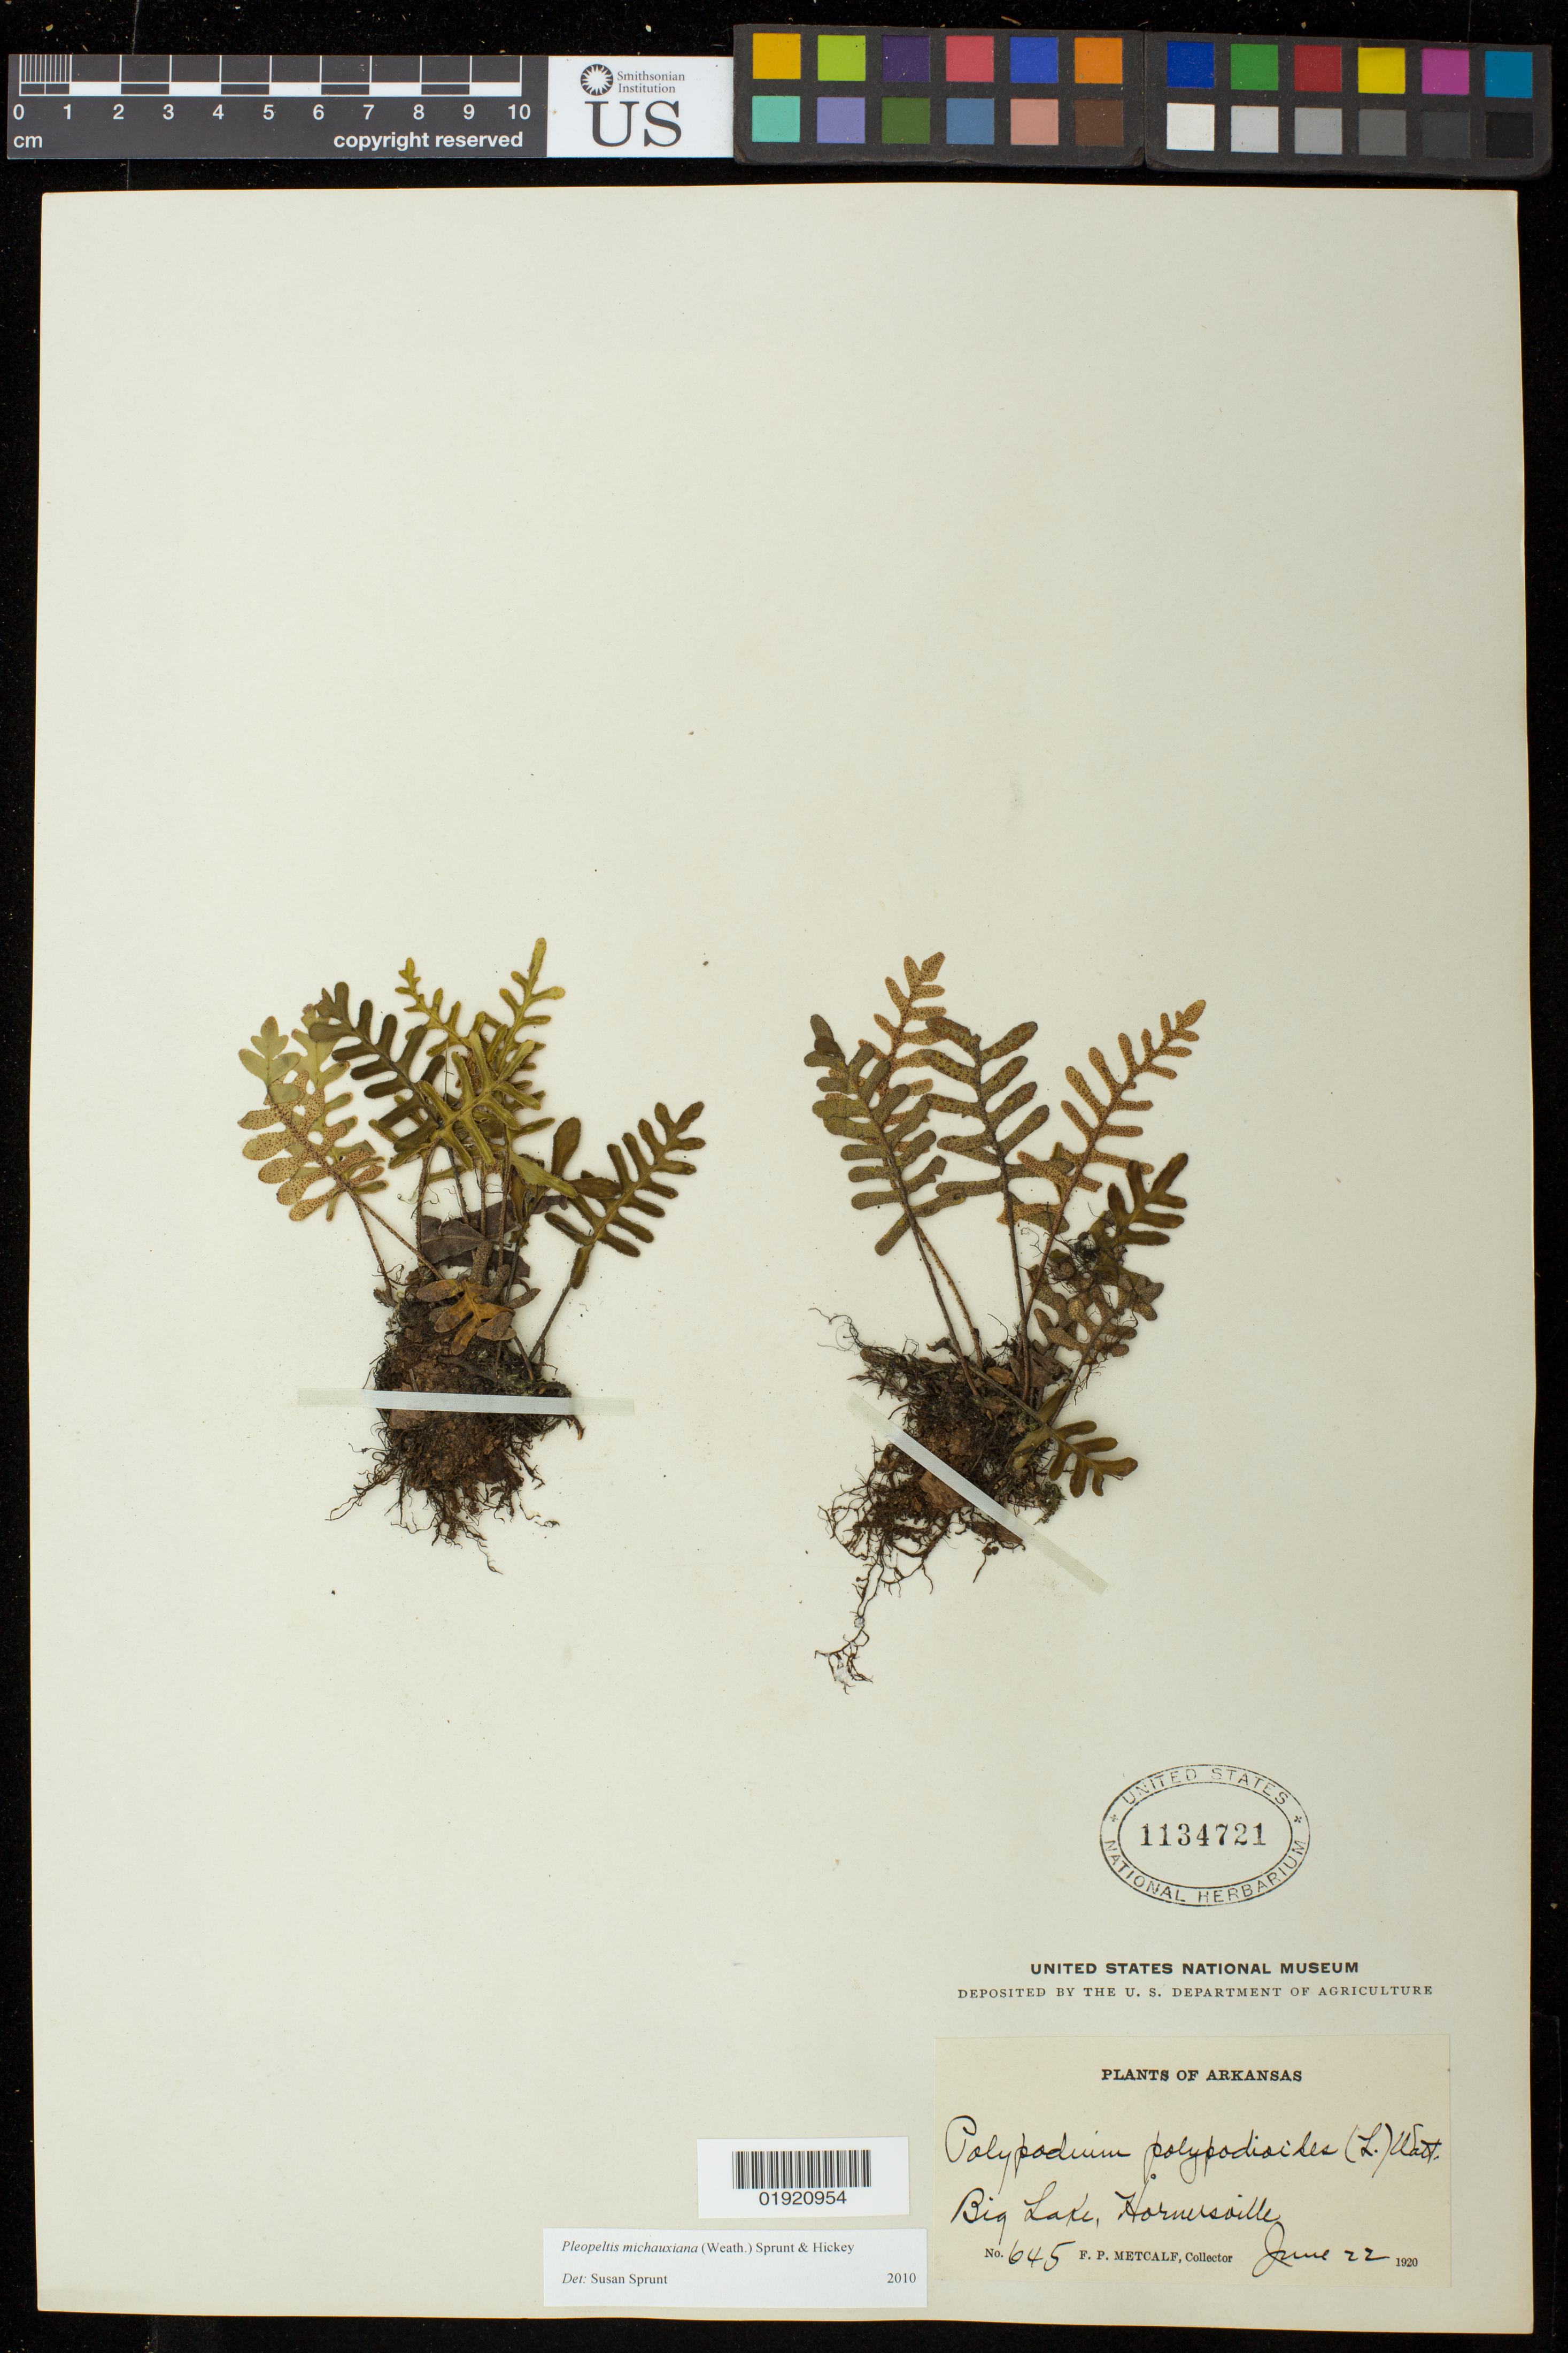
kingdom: Plantae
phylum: Tracheophyta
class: Polypodiopsida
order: Polypodiales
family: Polypodiaceae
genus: Pleopeltis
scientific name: Pleopeltis michauxiana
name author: (Weath.) Hickey & Sprunt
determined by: Sprunt, S. V.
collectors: F. P. Metcalf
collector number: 645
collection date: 1920-06-22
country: United States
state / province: Arkansas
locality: Big Lake, Hornersville.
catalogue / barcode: US 1134721